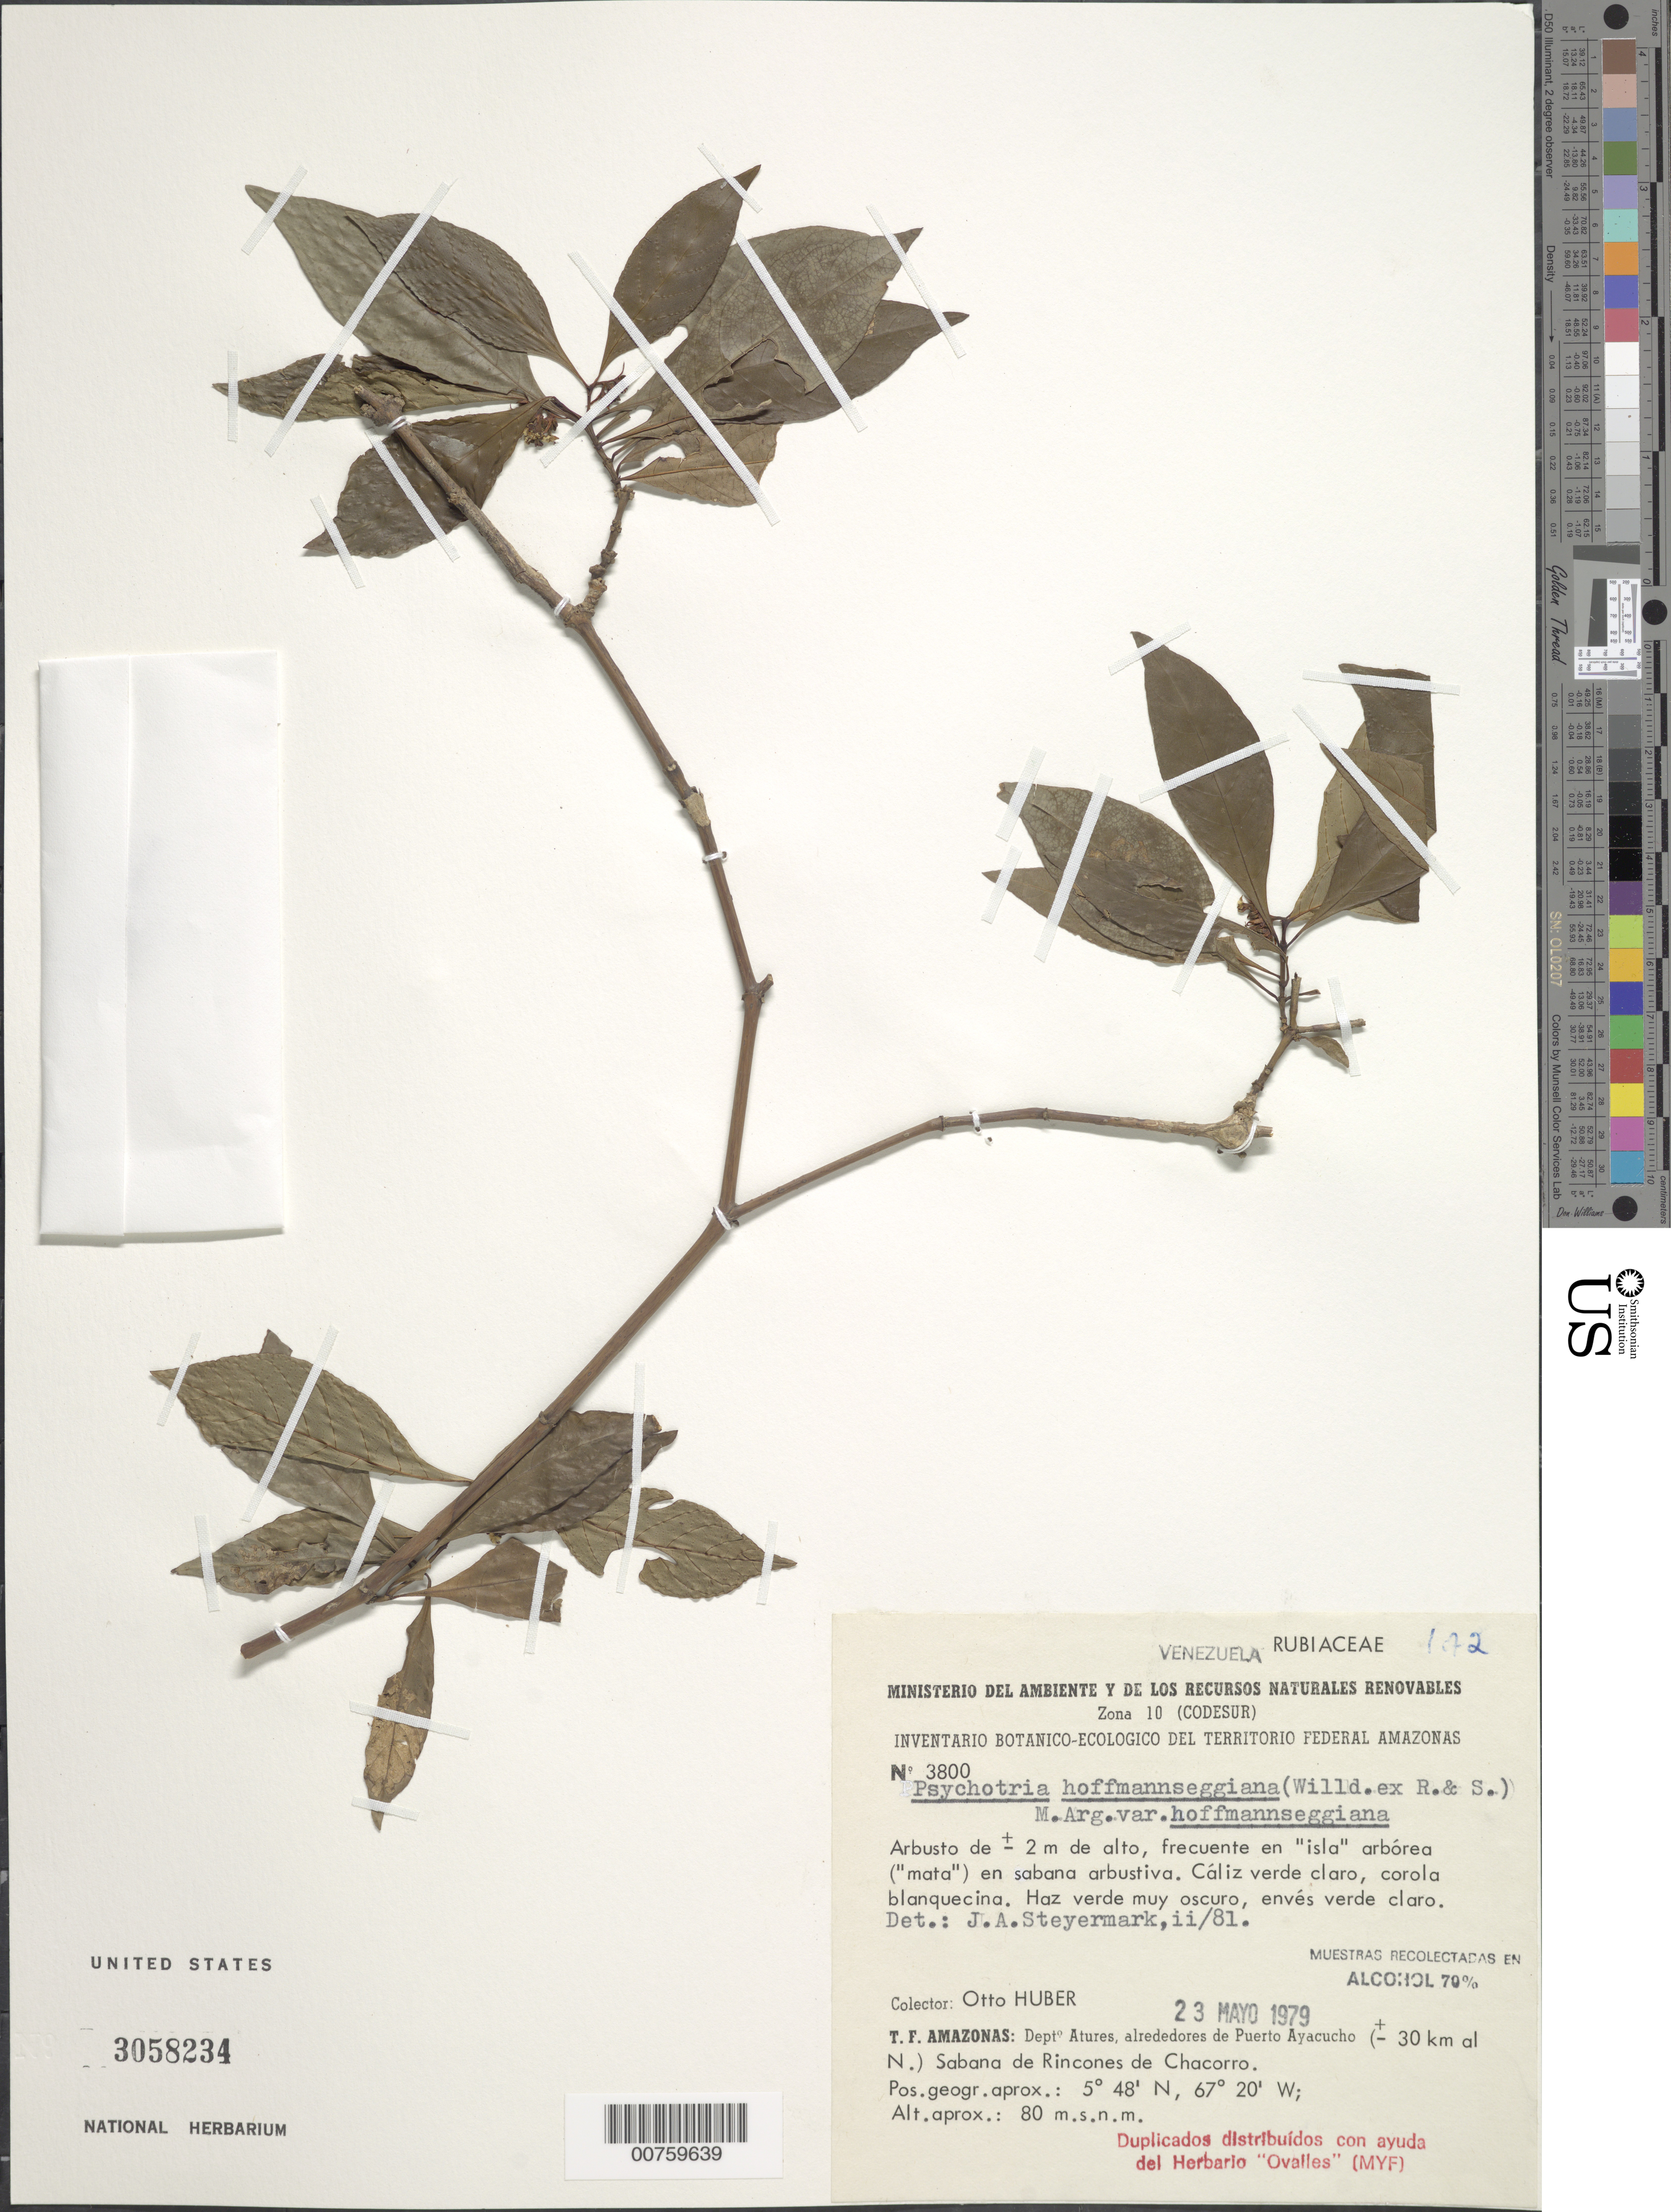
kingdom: Plantae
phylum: Tracheophyta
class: Magnoliopsida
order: Gentianales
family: Rubiaceae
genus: Psychotria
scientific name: Psychotria hoffmannseggiana var. hoffmanneseggiana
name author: (Willd. ex Roem. & Schult.) Müll. Arg.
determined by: Steyermark, Julian A., (VEN)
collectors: O. Huber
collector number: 3800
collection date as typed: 23-May-79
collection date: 1979-05-23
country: Venezuela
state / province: Amazonas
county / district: Atures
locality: Puerto Ayacucho, ± 30 km N, Rincones de Chacorro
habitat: Isla arborea (mata) en sabana arbustiva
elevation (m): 80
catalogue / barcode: US 3058234